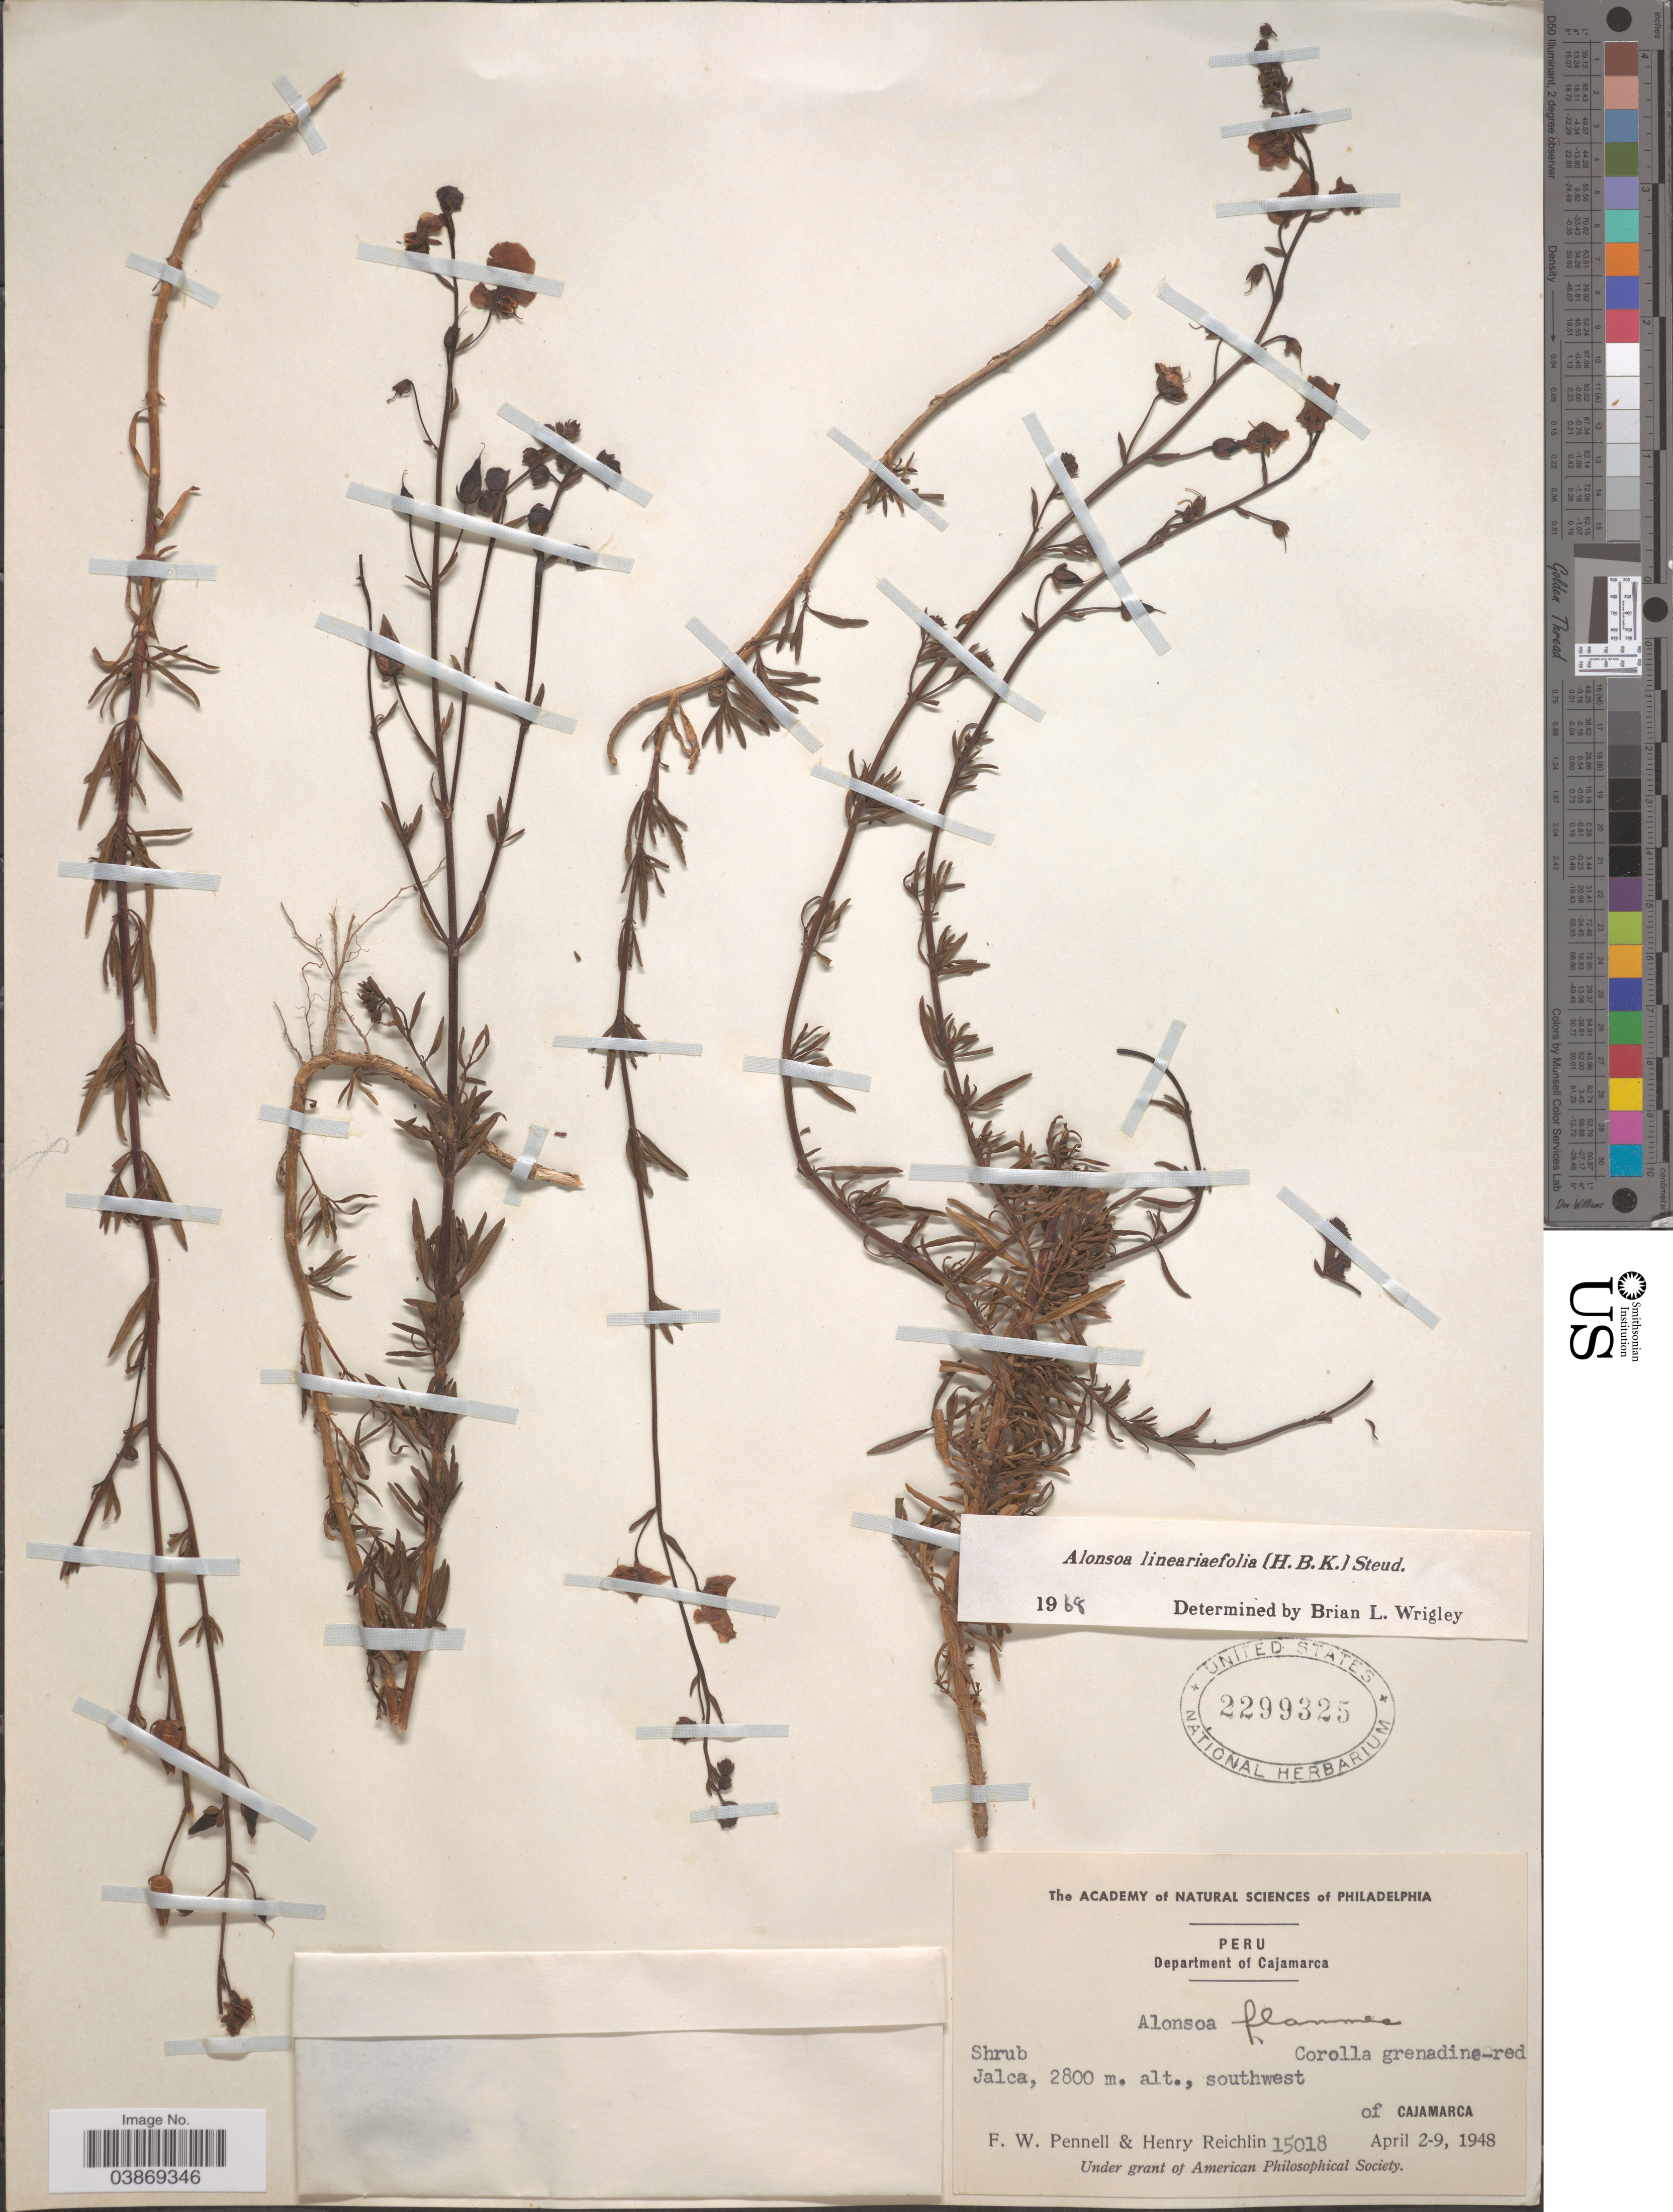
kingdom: Plantae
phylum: Tracheophyta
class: Magnoliopsida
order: Lamiales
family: Scrophulariaceae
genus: Alonsoa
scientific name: Alonsoa linearifolia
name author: Steud.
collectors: F. W. Pennell & H. Reichlin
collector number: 15018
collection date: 1948-04-02/1948-04-09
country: Peru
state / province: Cajamarca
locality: Department of Cajamarca. Jalca, southwest of Cajamarca.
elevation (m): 2800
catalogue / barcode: US 2299325